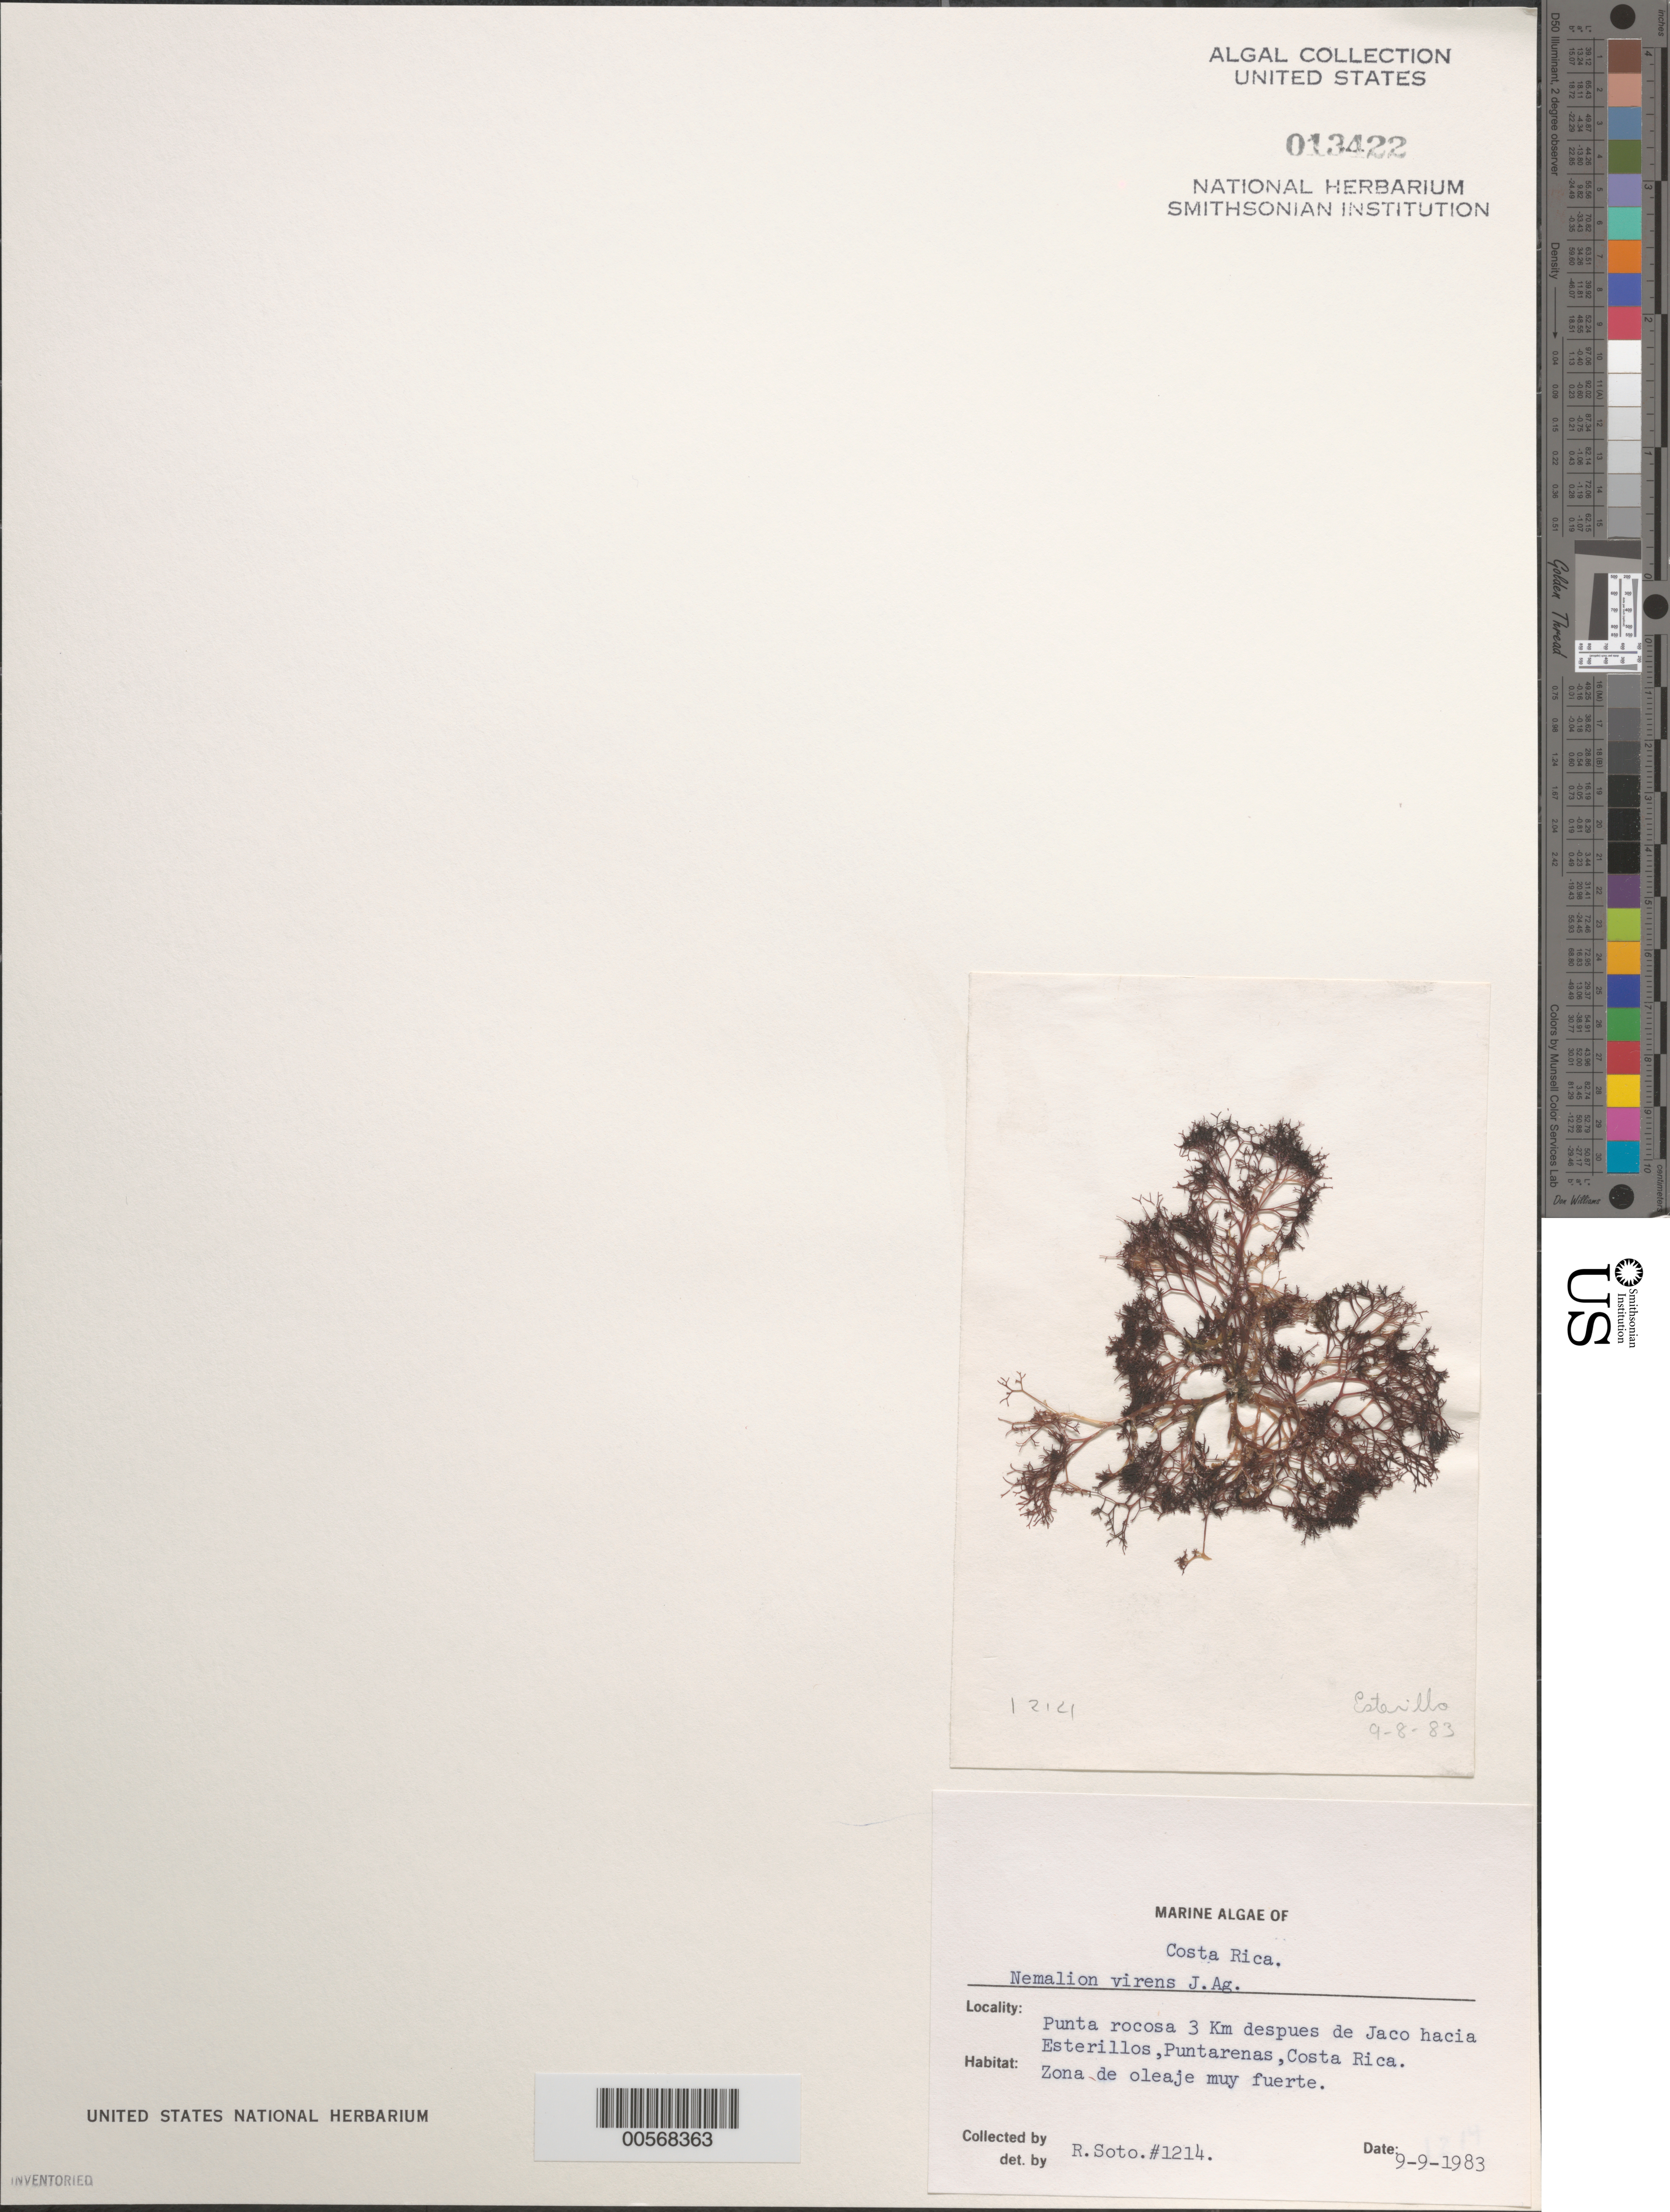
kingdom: Plantae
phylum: Rhodophyta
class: Florideophyceae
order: Nemaliales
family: Liagoraceae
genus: Dermonema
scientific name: Dermonema virens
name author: (J. Agardh) Pedroche & Ávila Ortíz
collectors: R. Soto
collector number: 1214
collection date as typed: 09 Sep 1983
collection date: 1983-09-09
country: Costa Rica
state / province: Puntarenas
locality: Punta Rocosa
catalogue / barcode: US 13422